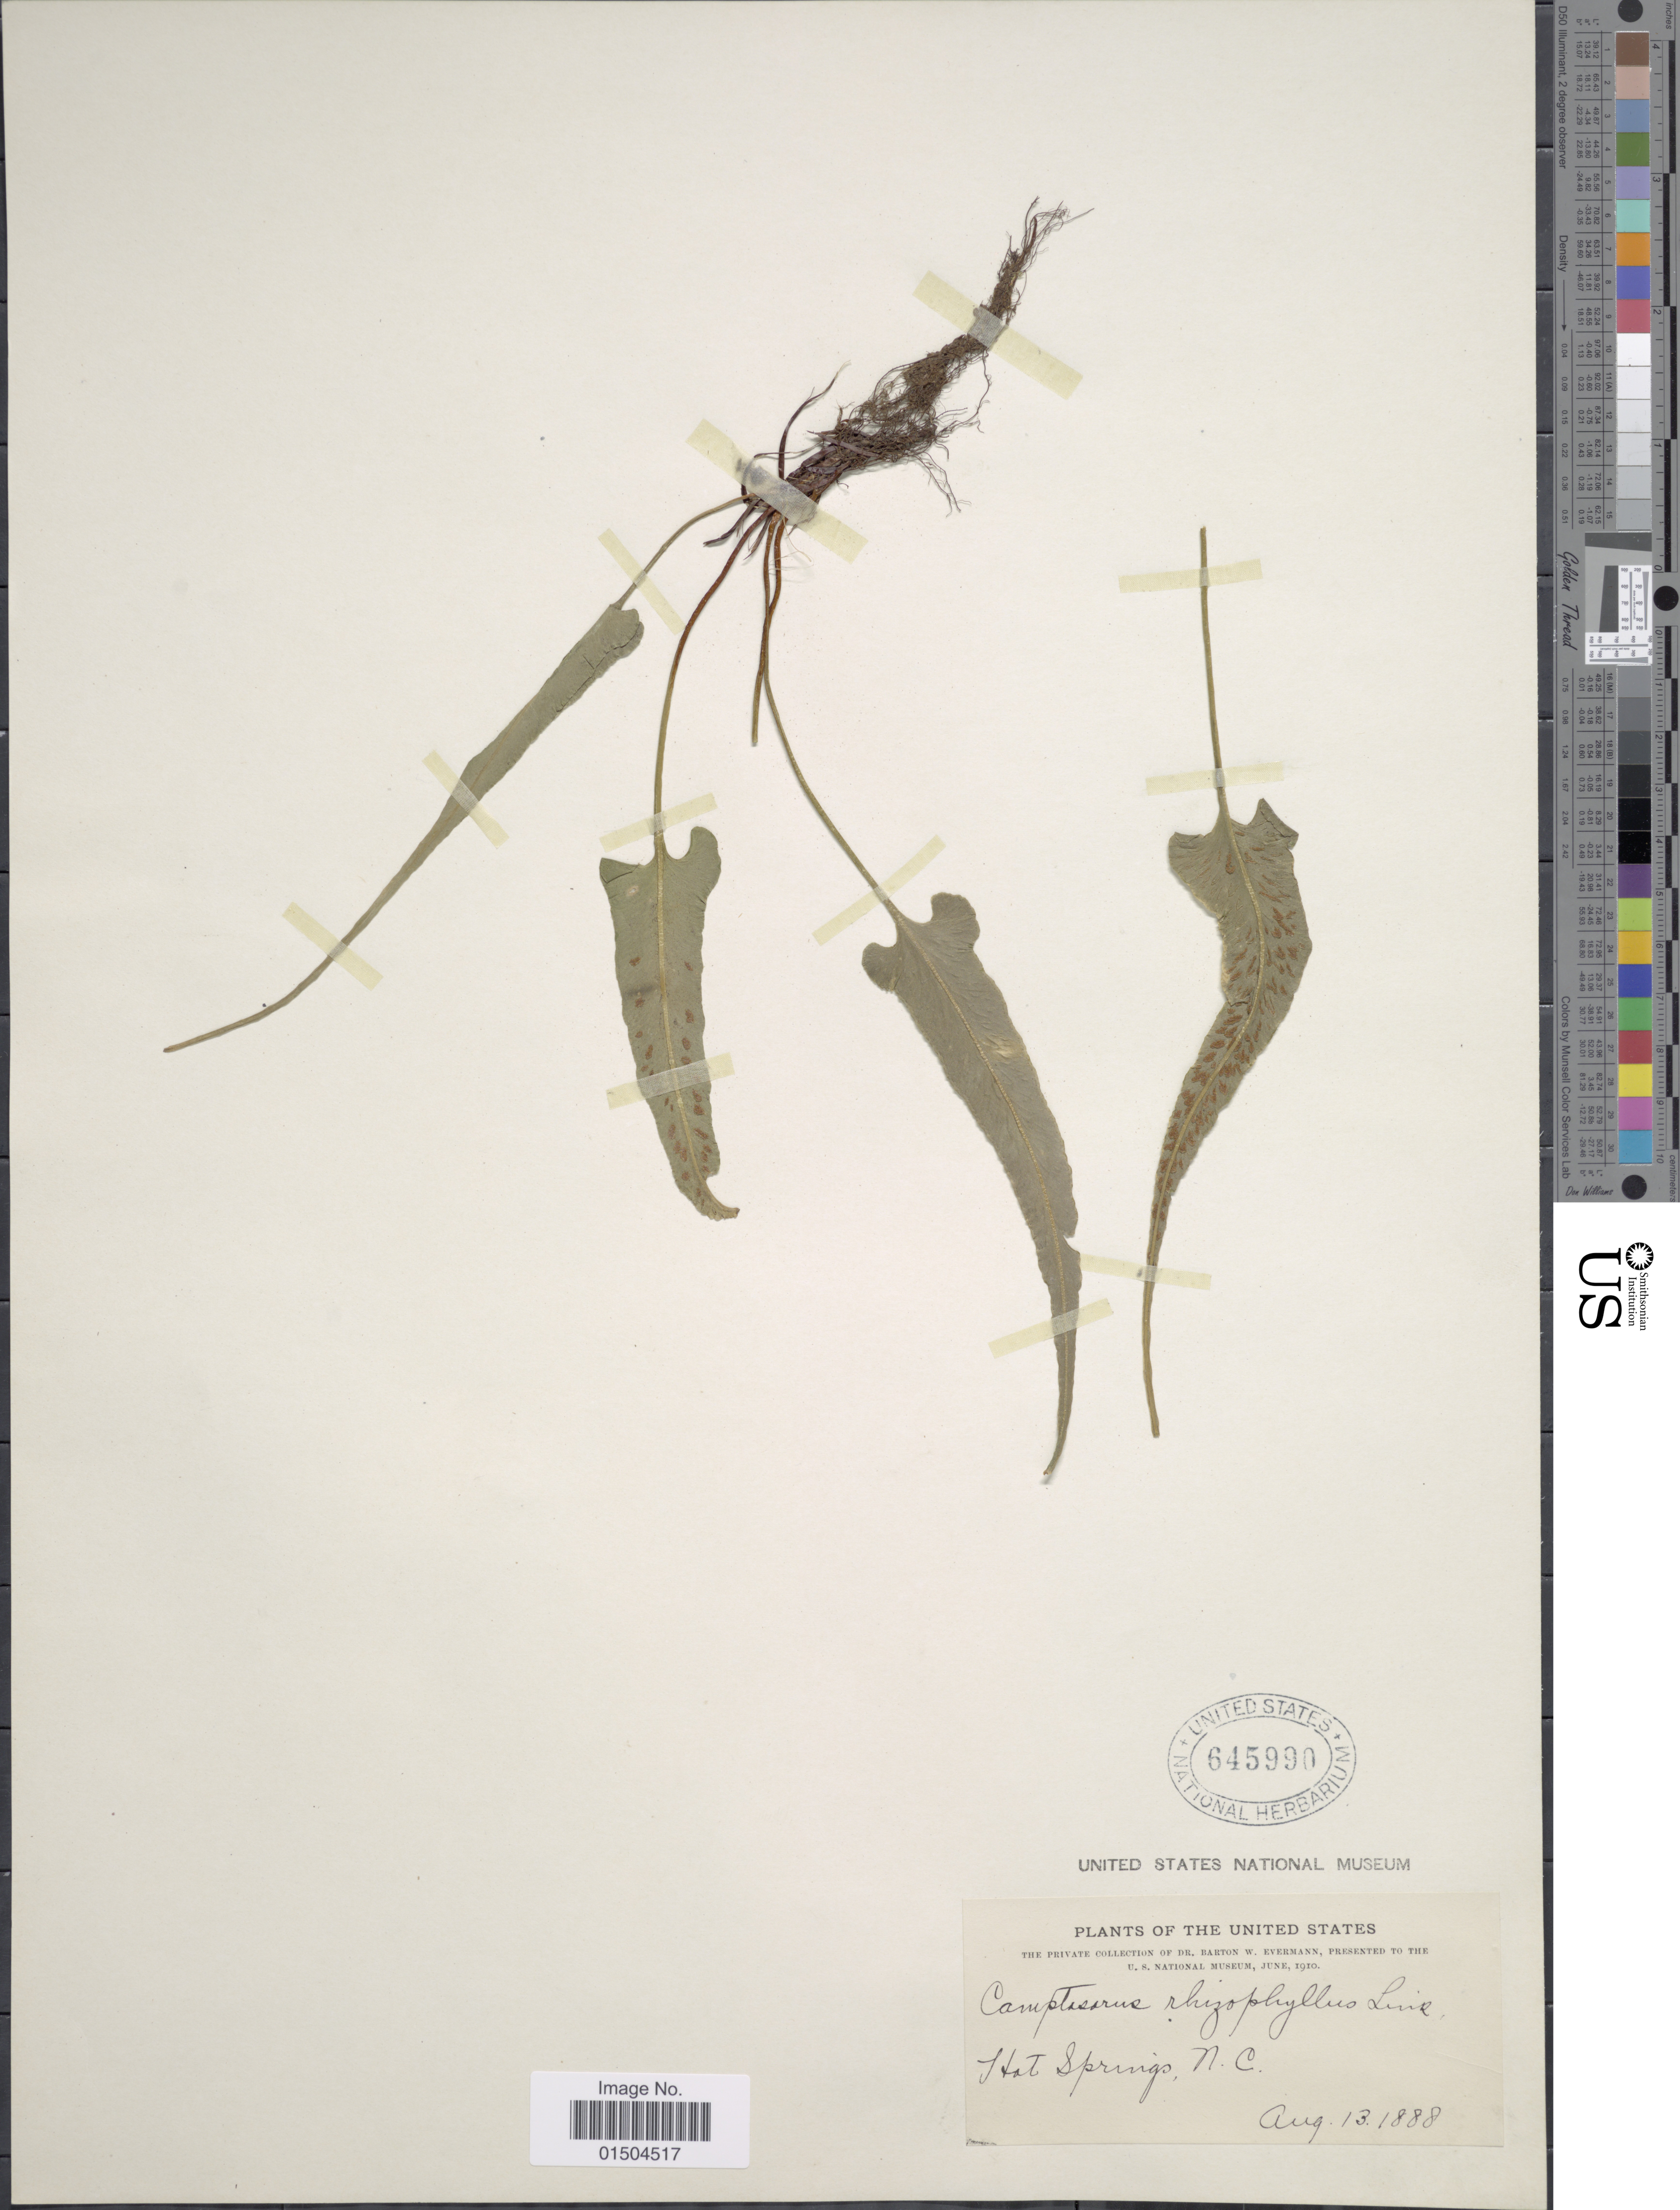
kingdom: Plantae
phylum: Tracheophyta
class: Polypodiopsida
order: Polypodiales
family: Aspleniaceae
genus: Asplenium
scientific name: Asplenium rhizophyllum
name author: L.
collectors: B. W. Evermann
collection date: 1888-08-13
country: United States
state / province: North Carolina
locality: Hot Springs.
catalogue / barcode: US 645990